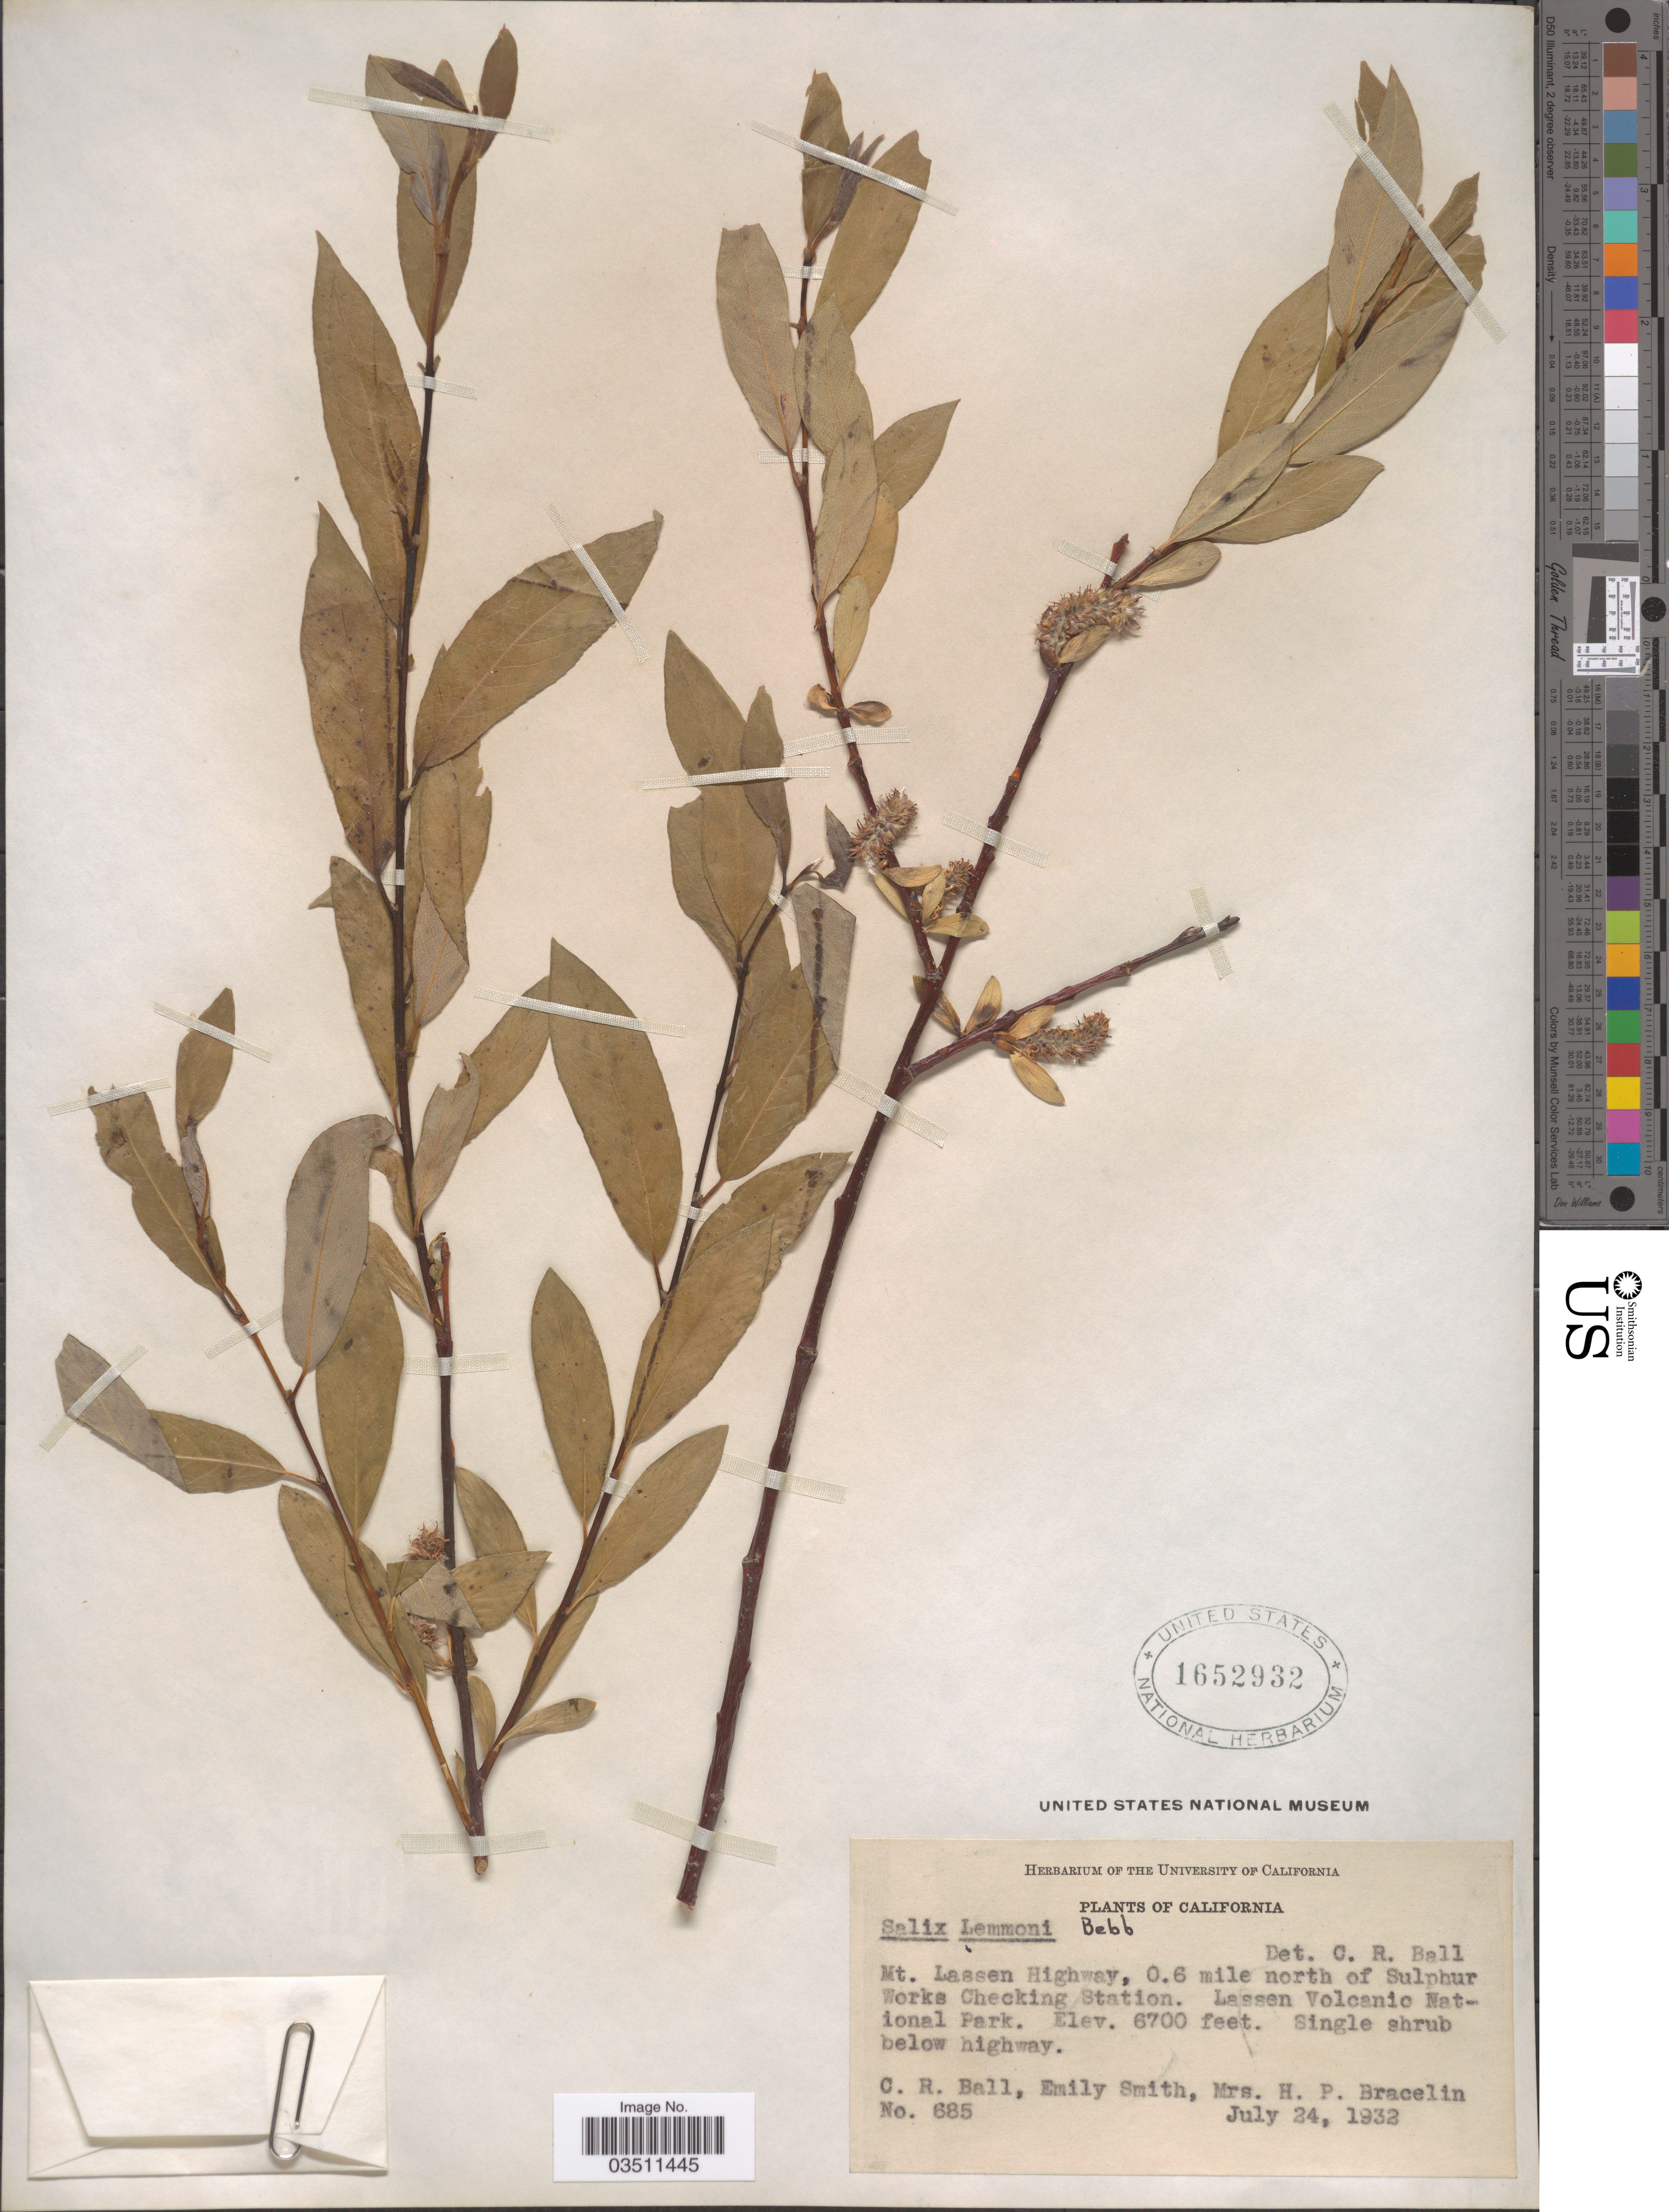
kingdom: Plantae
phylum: Tracheophyta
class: Magnoliopsida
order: Malpighiales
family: Salicaceae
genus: Salix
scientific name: Salix lemmonii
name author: Bebb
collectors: C. R. Ball, E. Smith & H. Bracelin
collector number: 685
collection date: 1932-07-24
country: United States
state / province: California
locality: Mt. Lassen Highway, 0.6 mile north of Sulphur Works Checking Station. Lassen Volcanic National Park.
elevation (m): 2042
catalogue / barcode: US 1652932